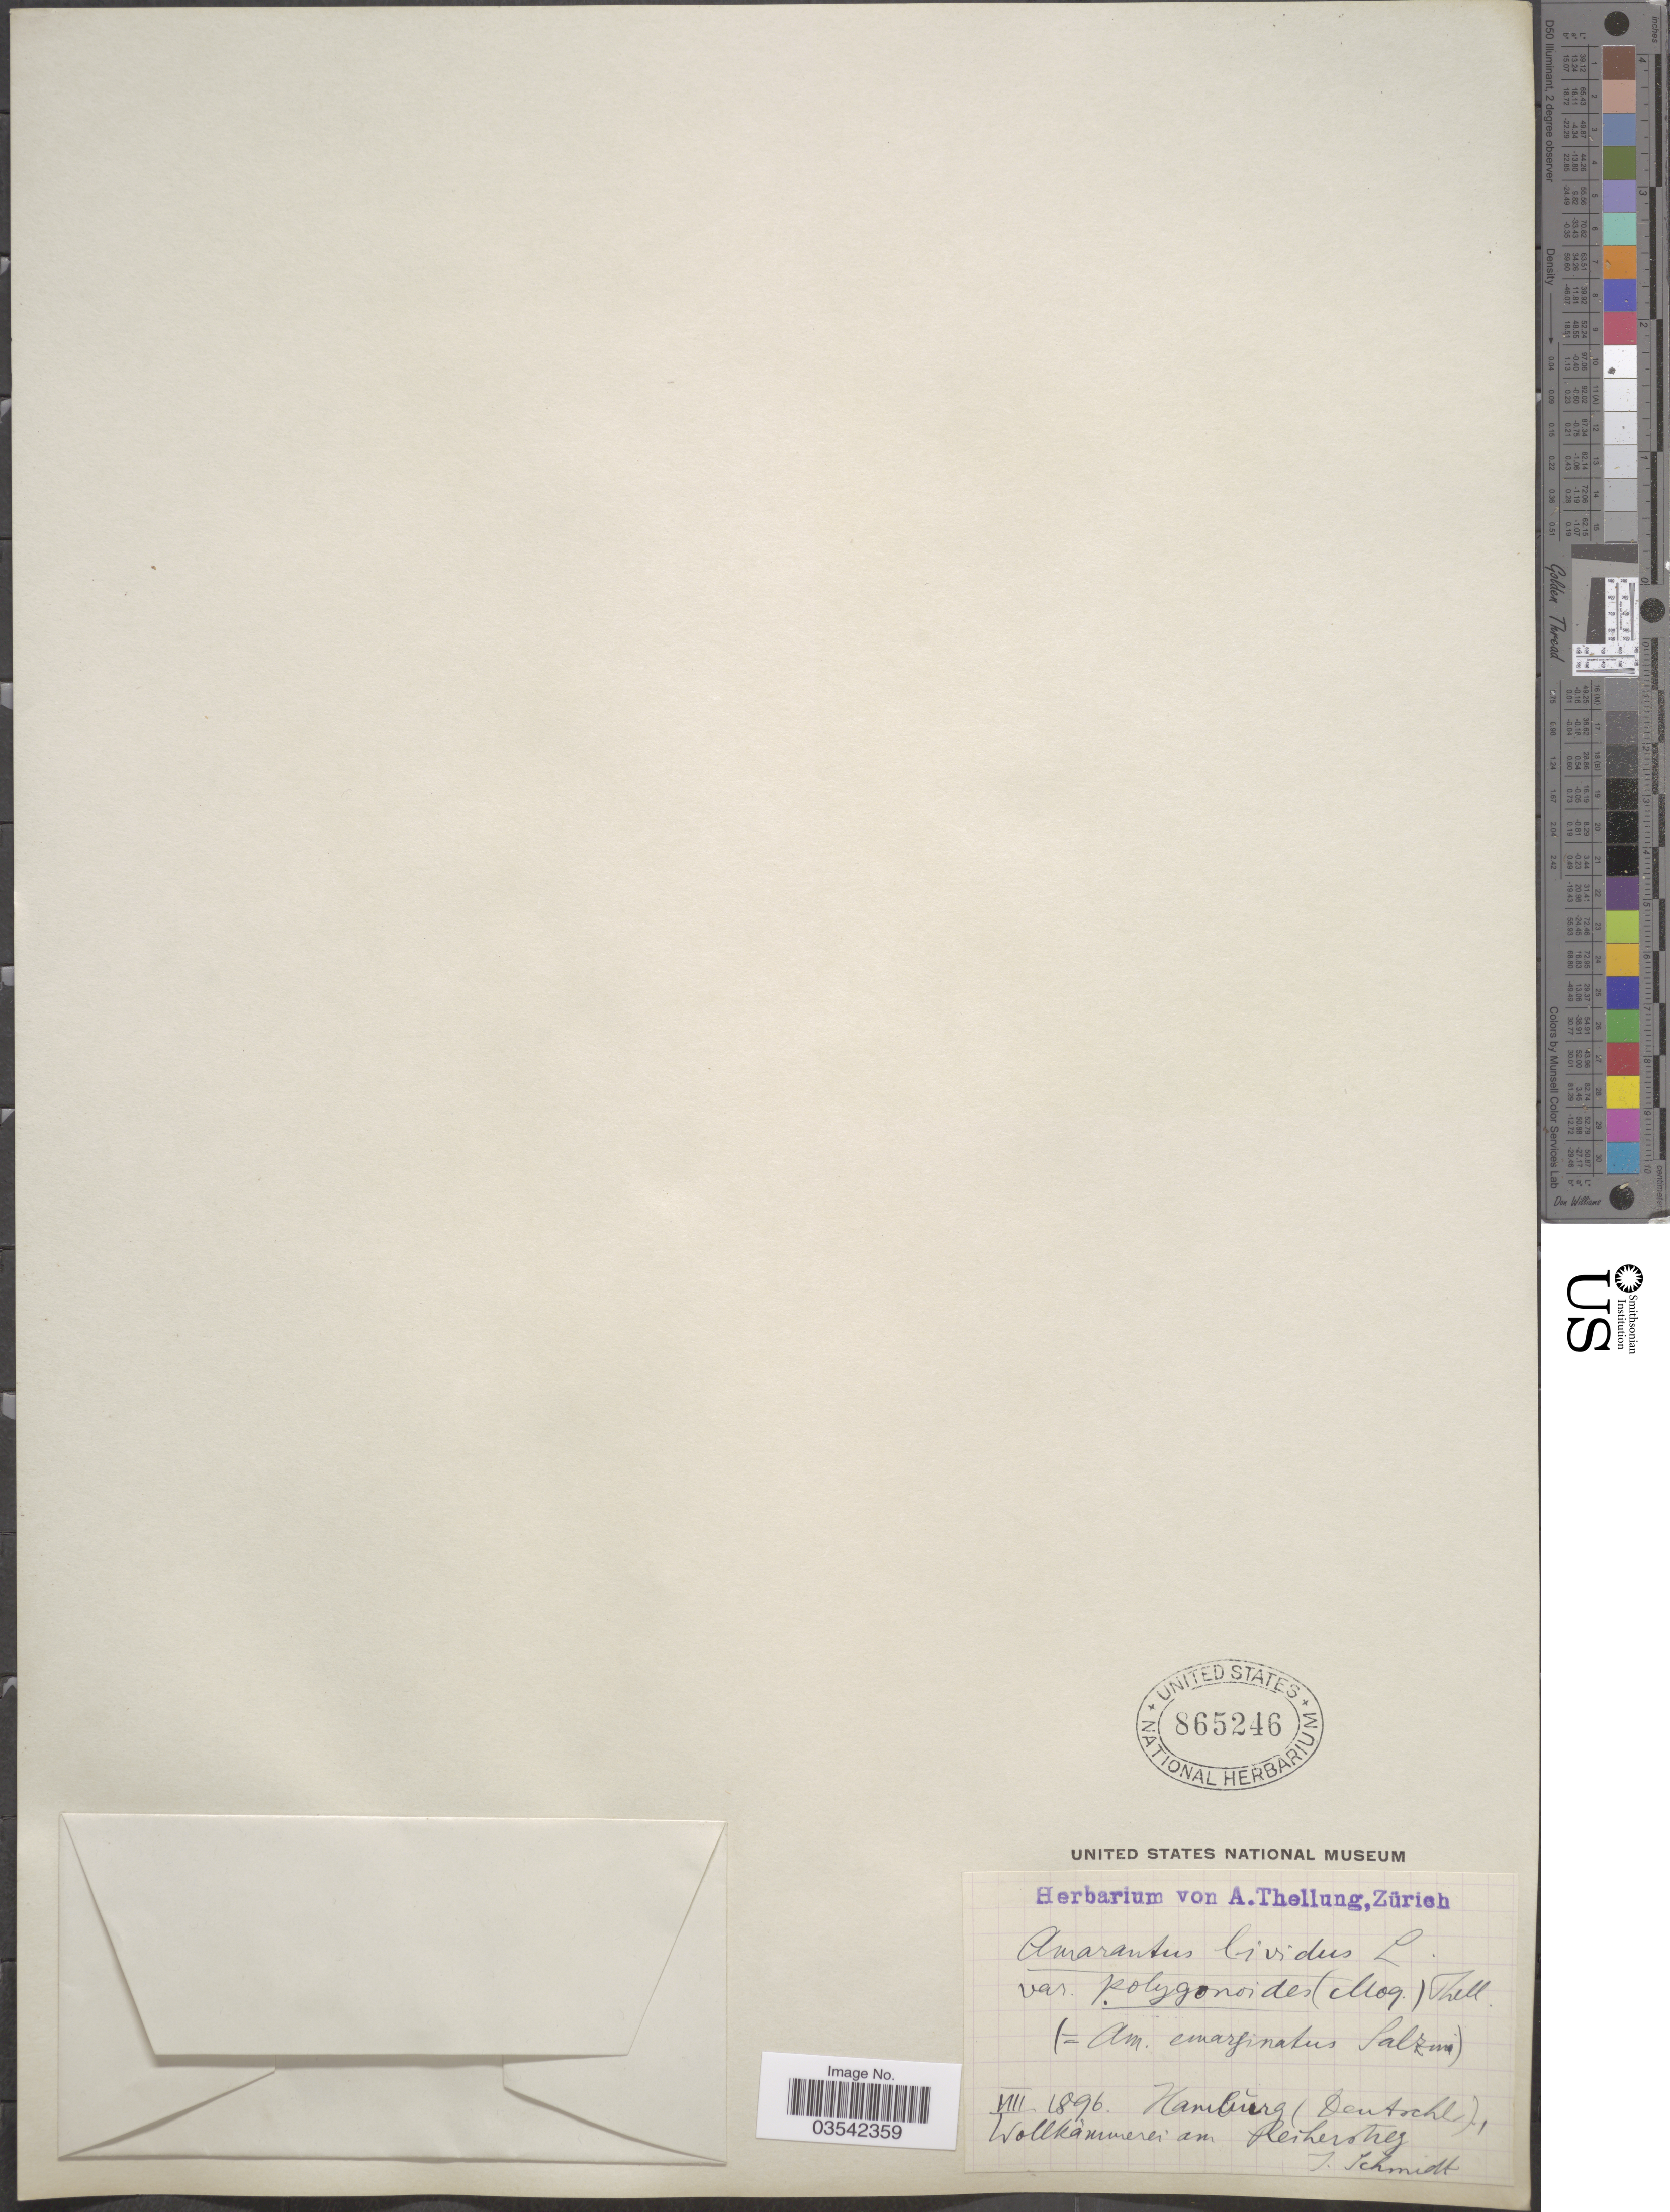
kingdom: Plantae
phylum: Tracheophyta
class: Magnoliopsida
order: Caryophyllales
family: Amaranthaceae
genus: Amaranthus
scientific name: Amaranthus lividus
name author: L.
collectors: J. Schmidt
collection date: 1896-08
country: Germany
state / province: Hamburg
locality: (Deutschl)., Wollkämmeren am Reiherstieg.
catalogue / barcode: US 865246